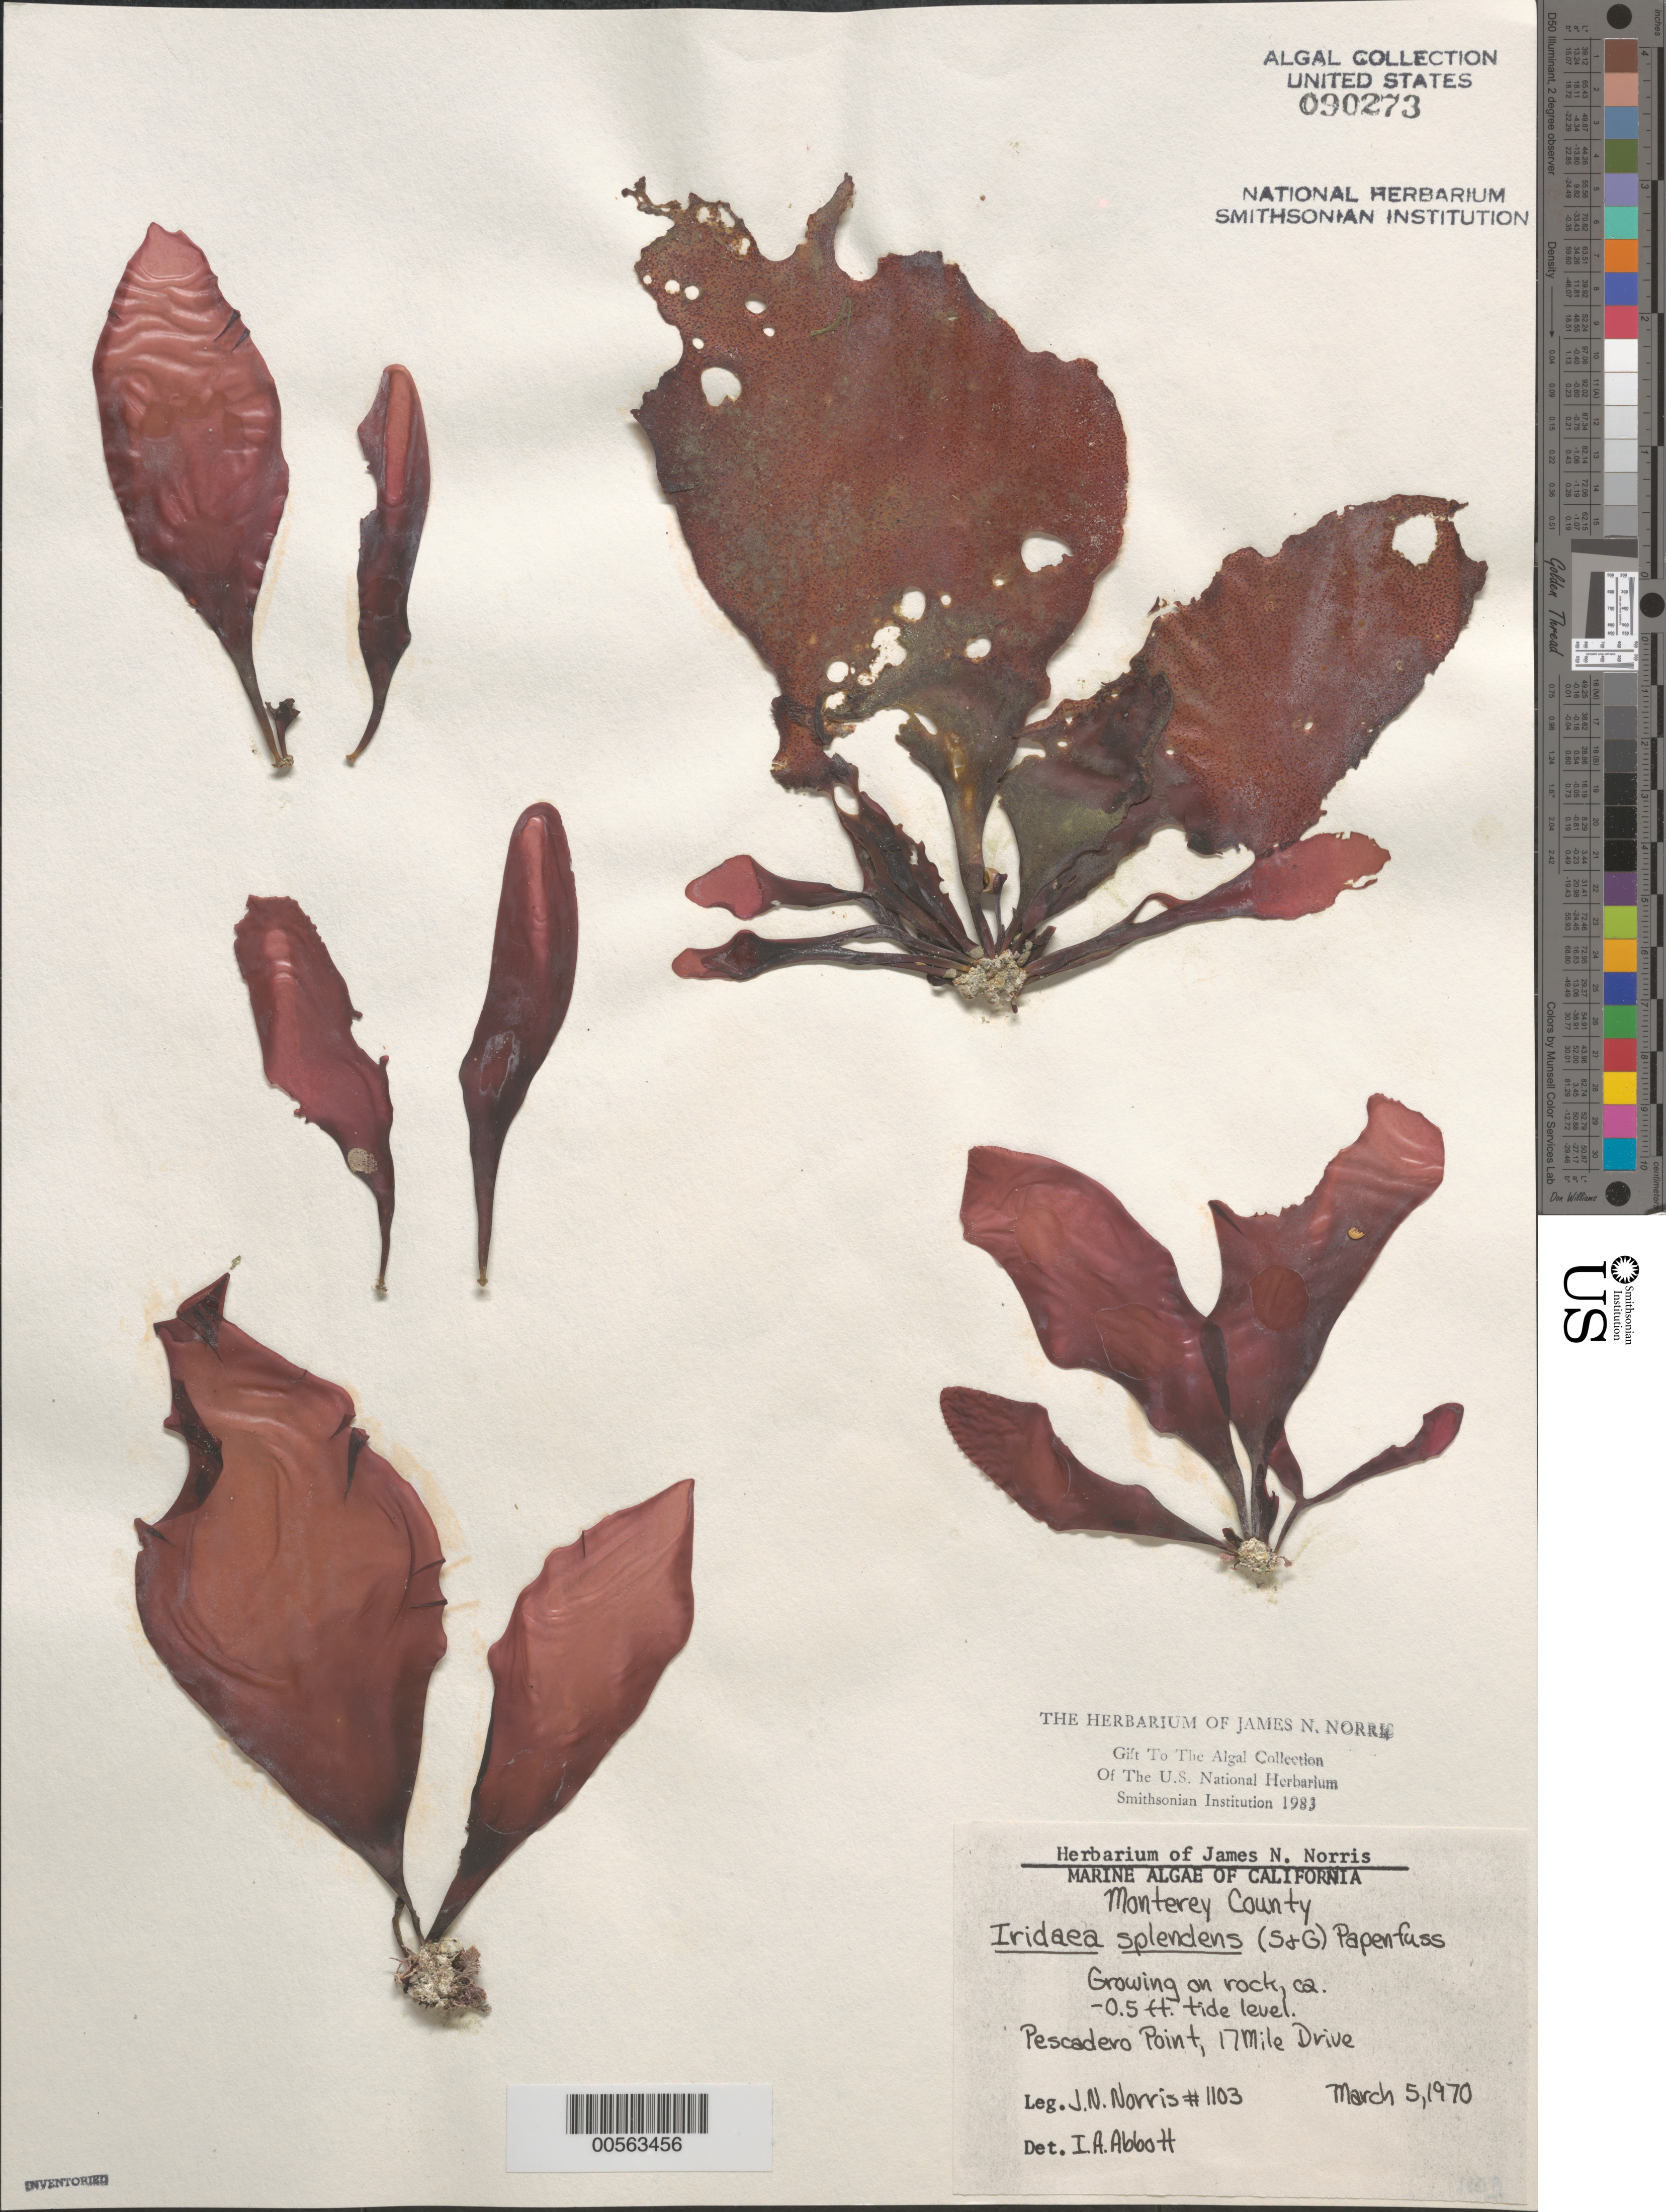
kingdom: Plantae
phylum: Rhodophyta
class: Florideophyceae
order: Gigartinales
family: Gigartinaceae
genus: Mazzaella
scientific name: Mazzaella splendens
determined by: Algae name updating Project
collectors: J. N. Norris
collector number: JN-1103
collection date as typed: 05 Mar 1970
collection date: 1970-03-05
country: United States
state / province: California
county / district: Monterey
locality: Pescadero Point, 17 Mile Drive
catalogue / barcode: US 90273